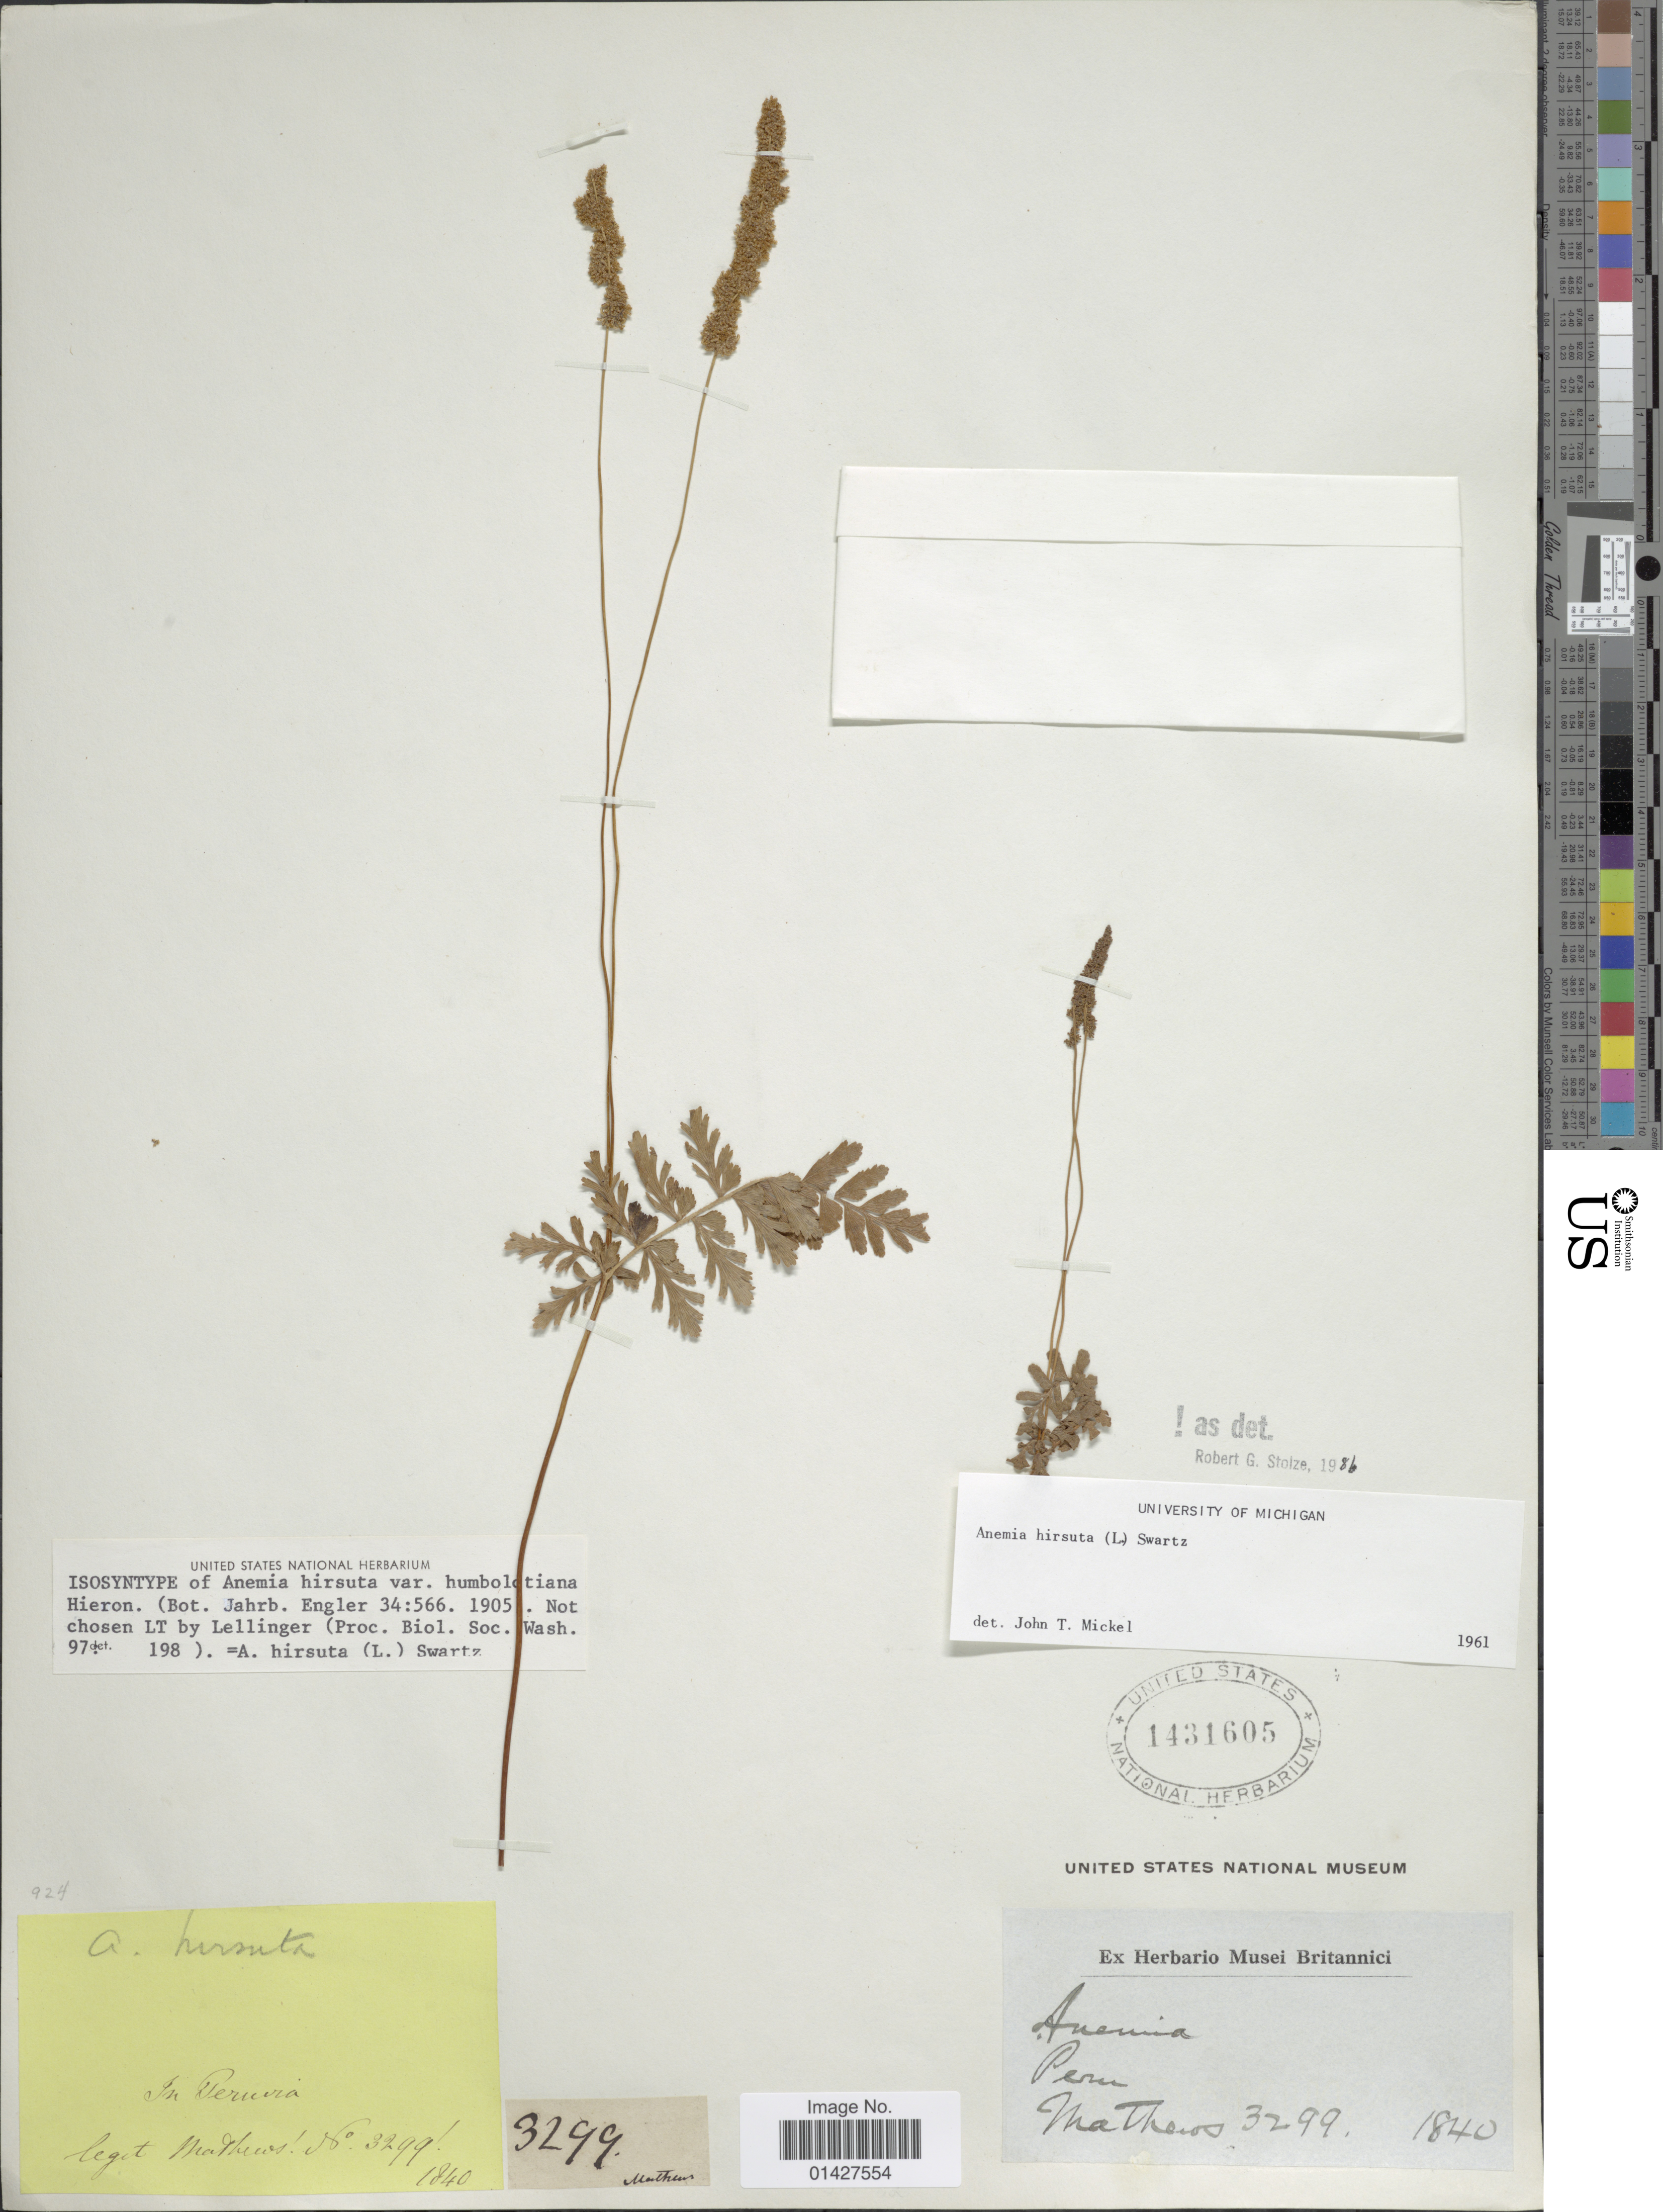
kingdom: Plantae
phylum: Tracheophyta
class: Polypodiopsida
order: Schizaeales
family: Anemiaceae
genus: Anemia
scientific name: Anemia hirsuta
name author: (L.) Sw.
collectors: -- Mathews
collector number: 3299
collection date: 1840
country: Peru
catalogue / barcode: US 1431605